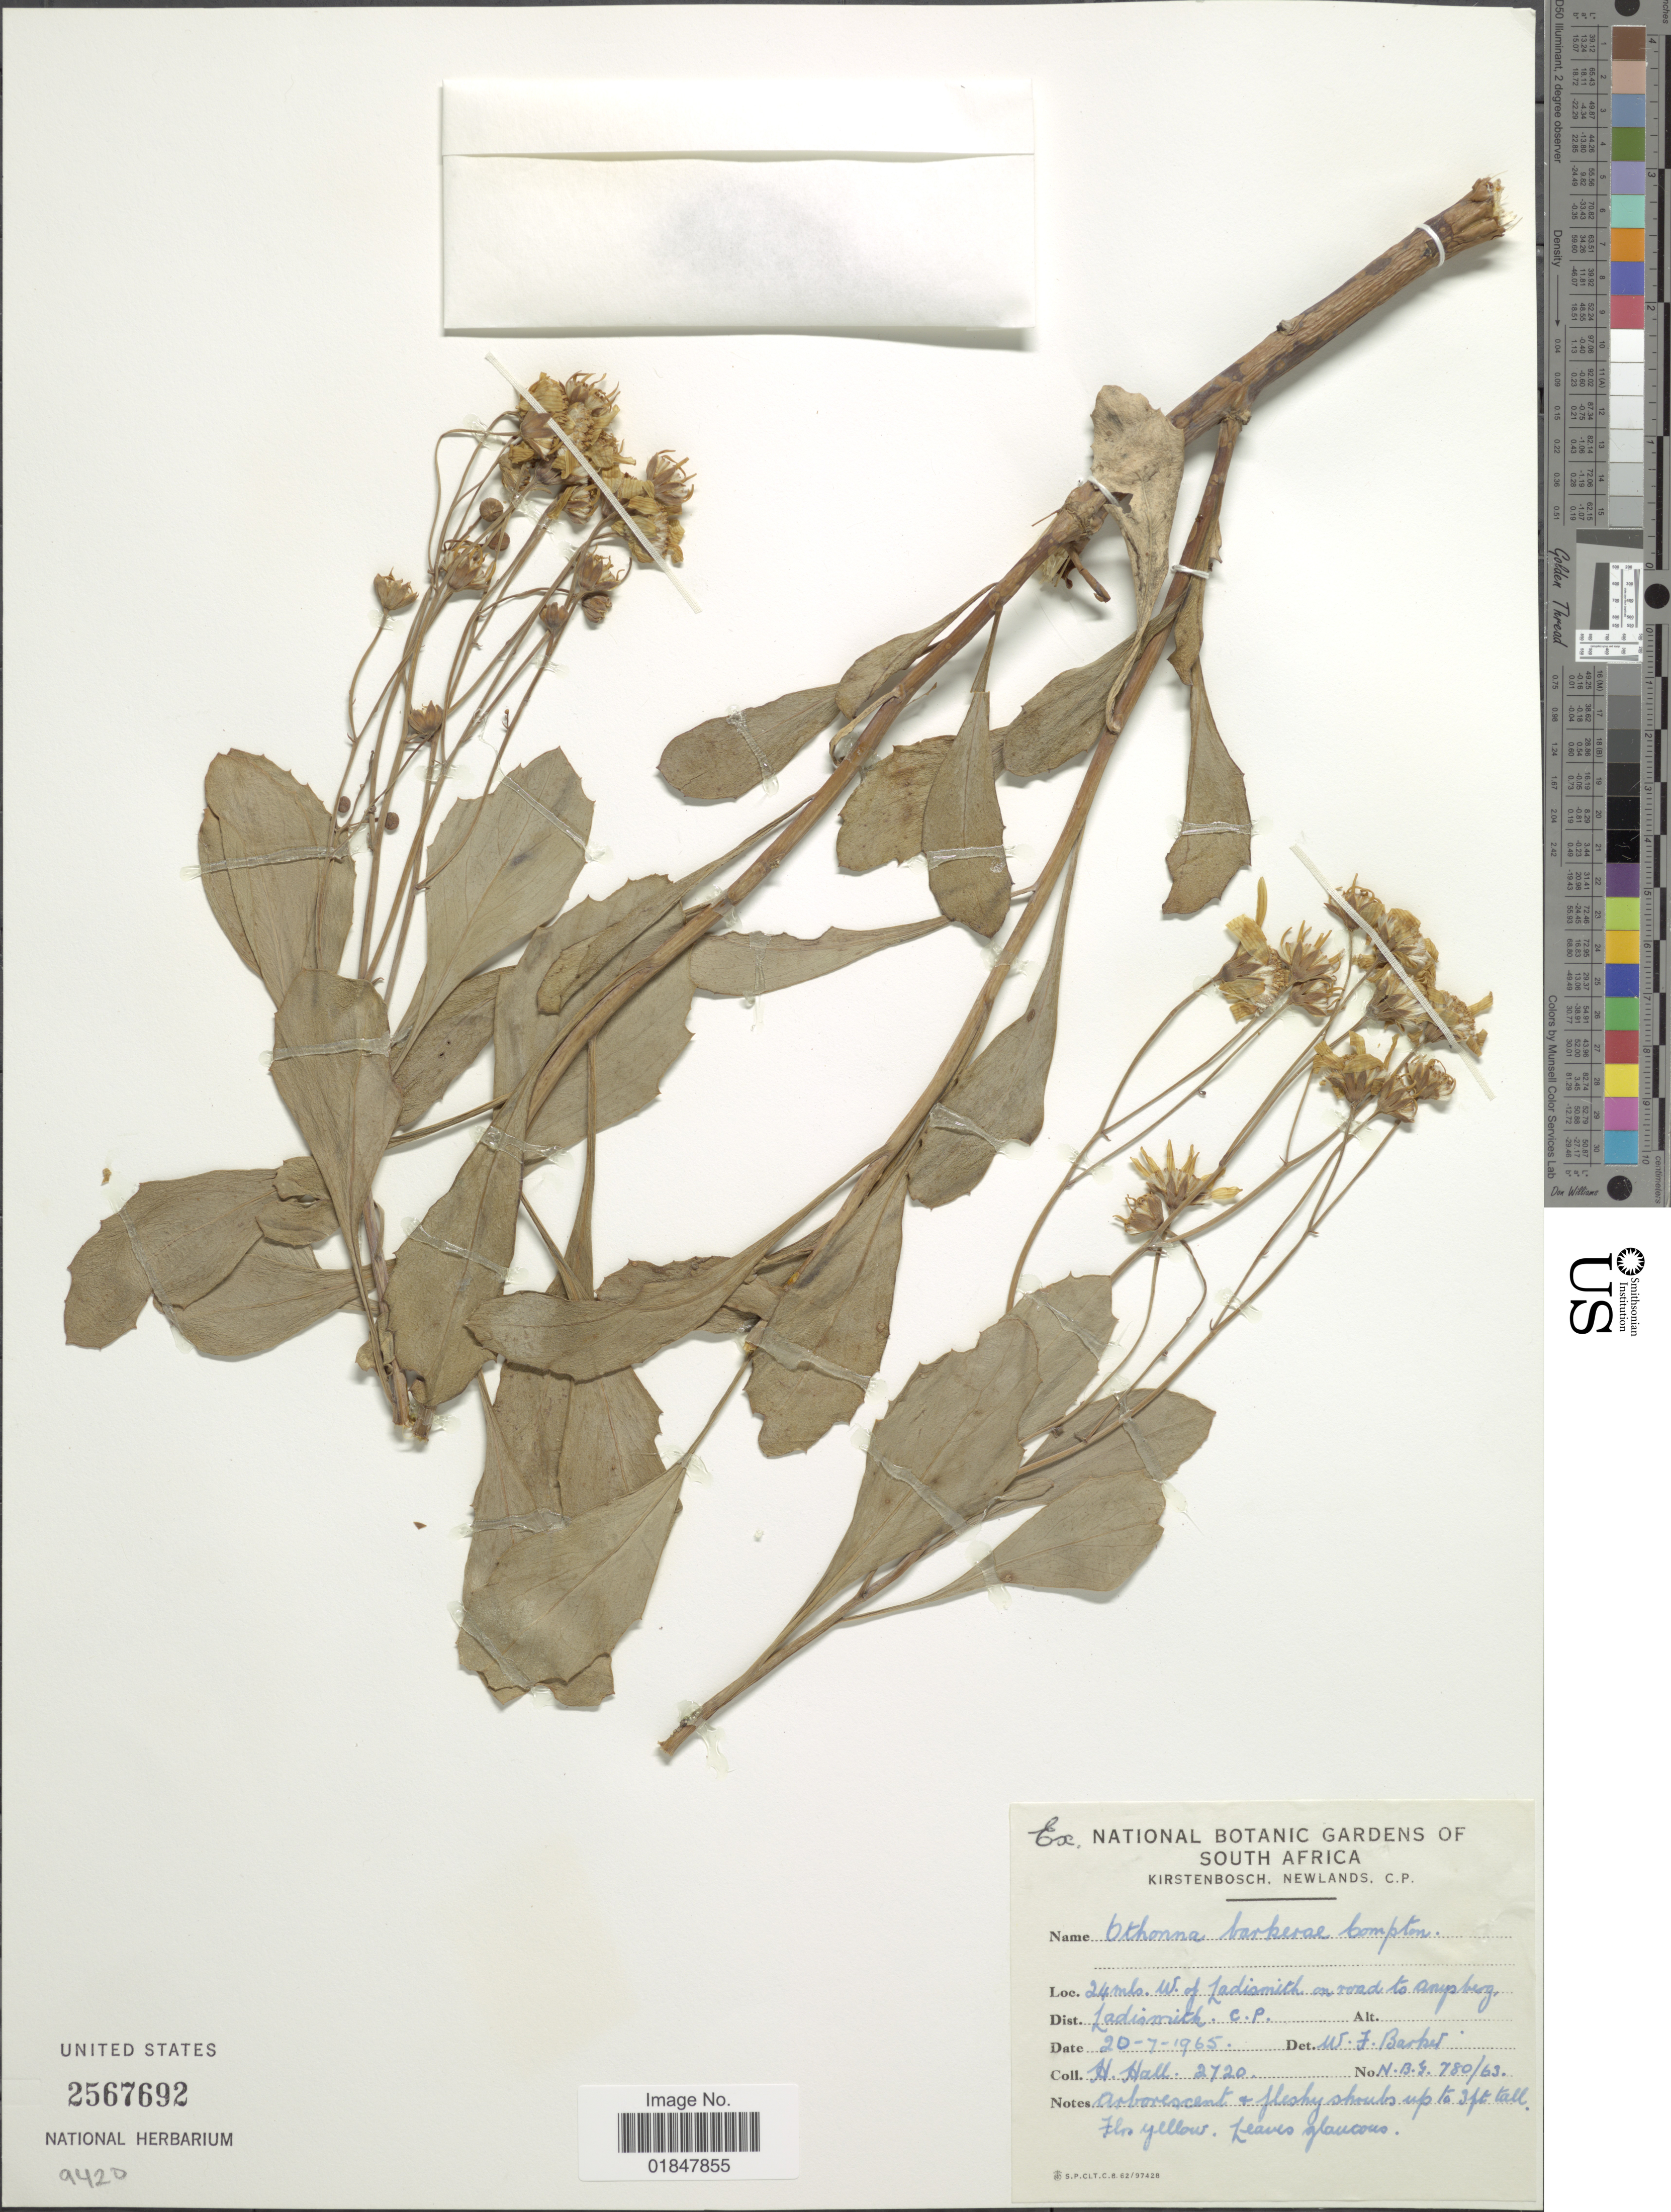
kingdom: Plantae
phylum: Tracheophyta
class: Magnoliopsida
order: Asterales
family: Asteraceae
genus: Othonna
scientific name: Othonna osteospermoides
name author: DC.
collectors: H. Hall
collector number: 2720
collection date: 1965-07-20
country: South Africa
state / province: Western Cape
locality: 24 mls W of Ladismith on road to Anysberg, Dist. Ladismith C.P.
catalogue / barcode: US 2567692